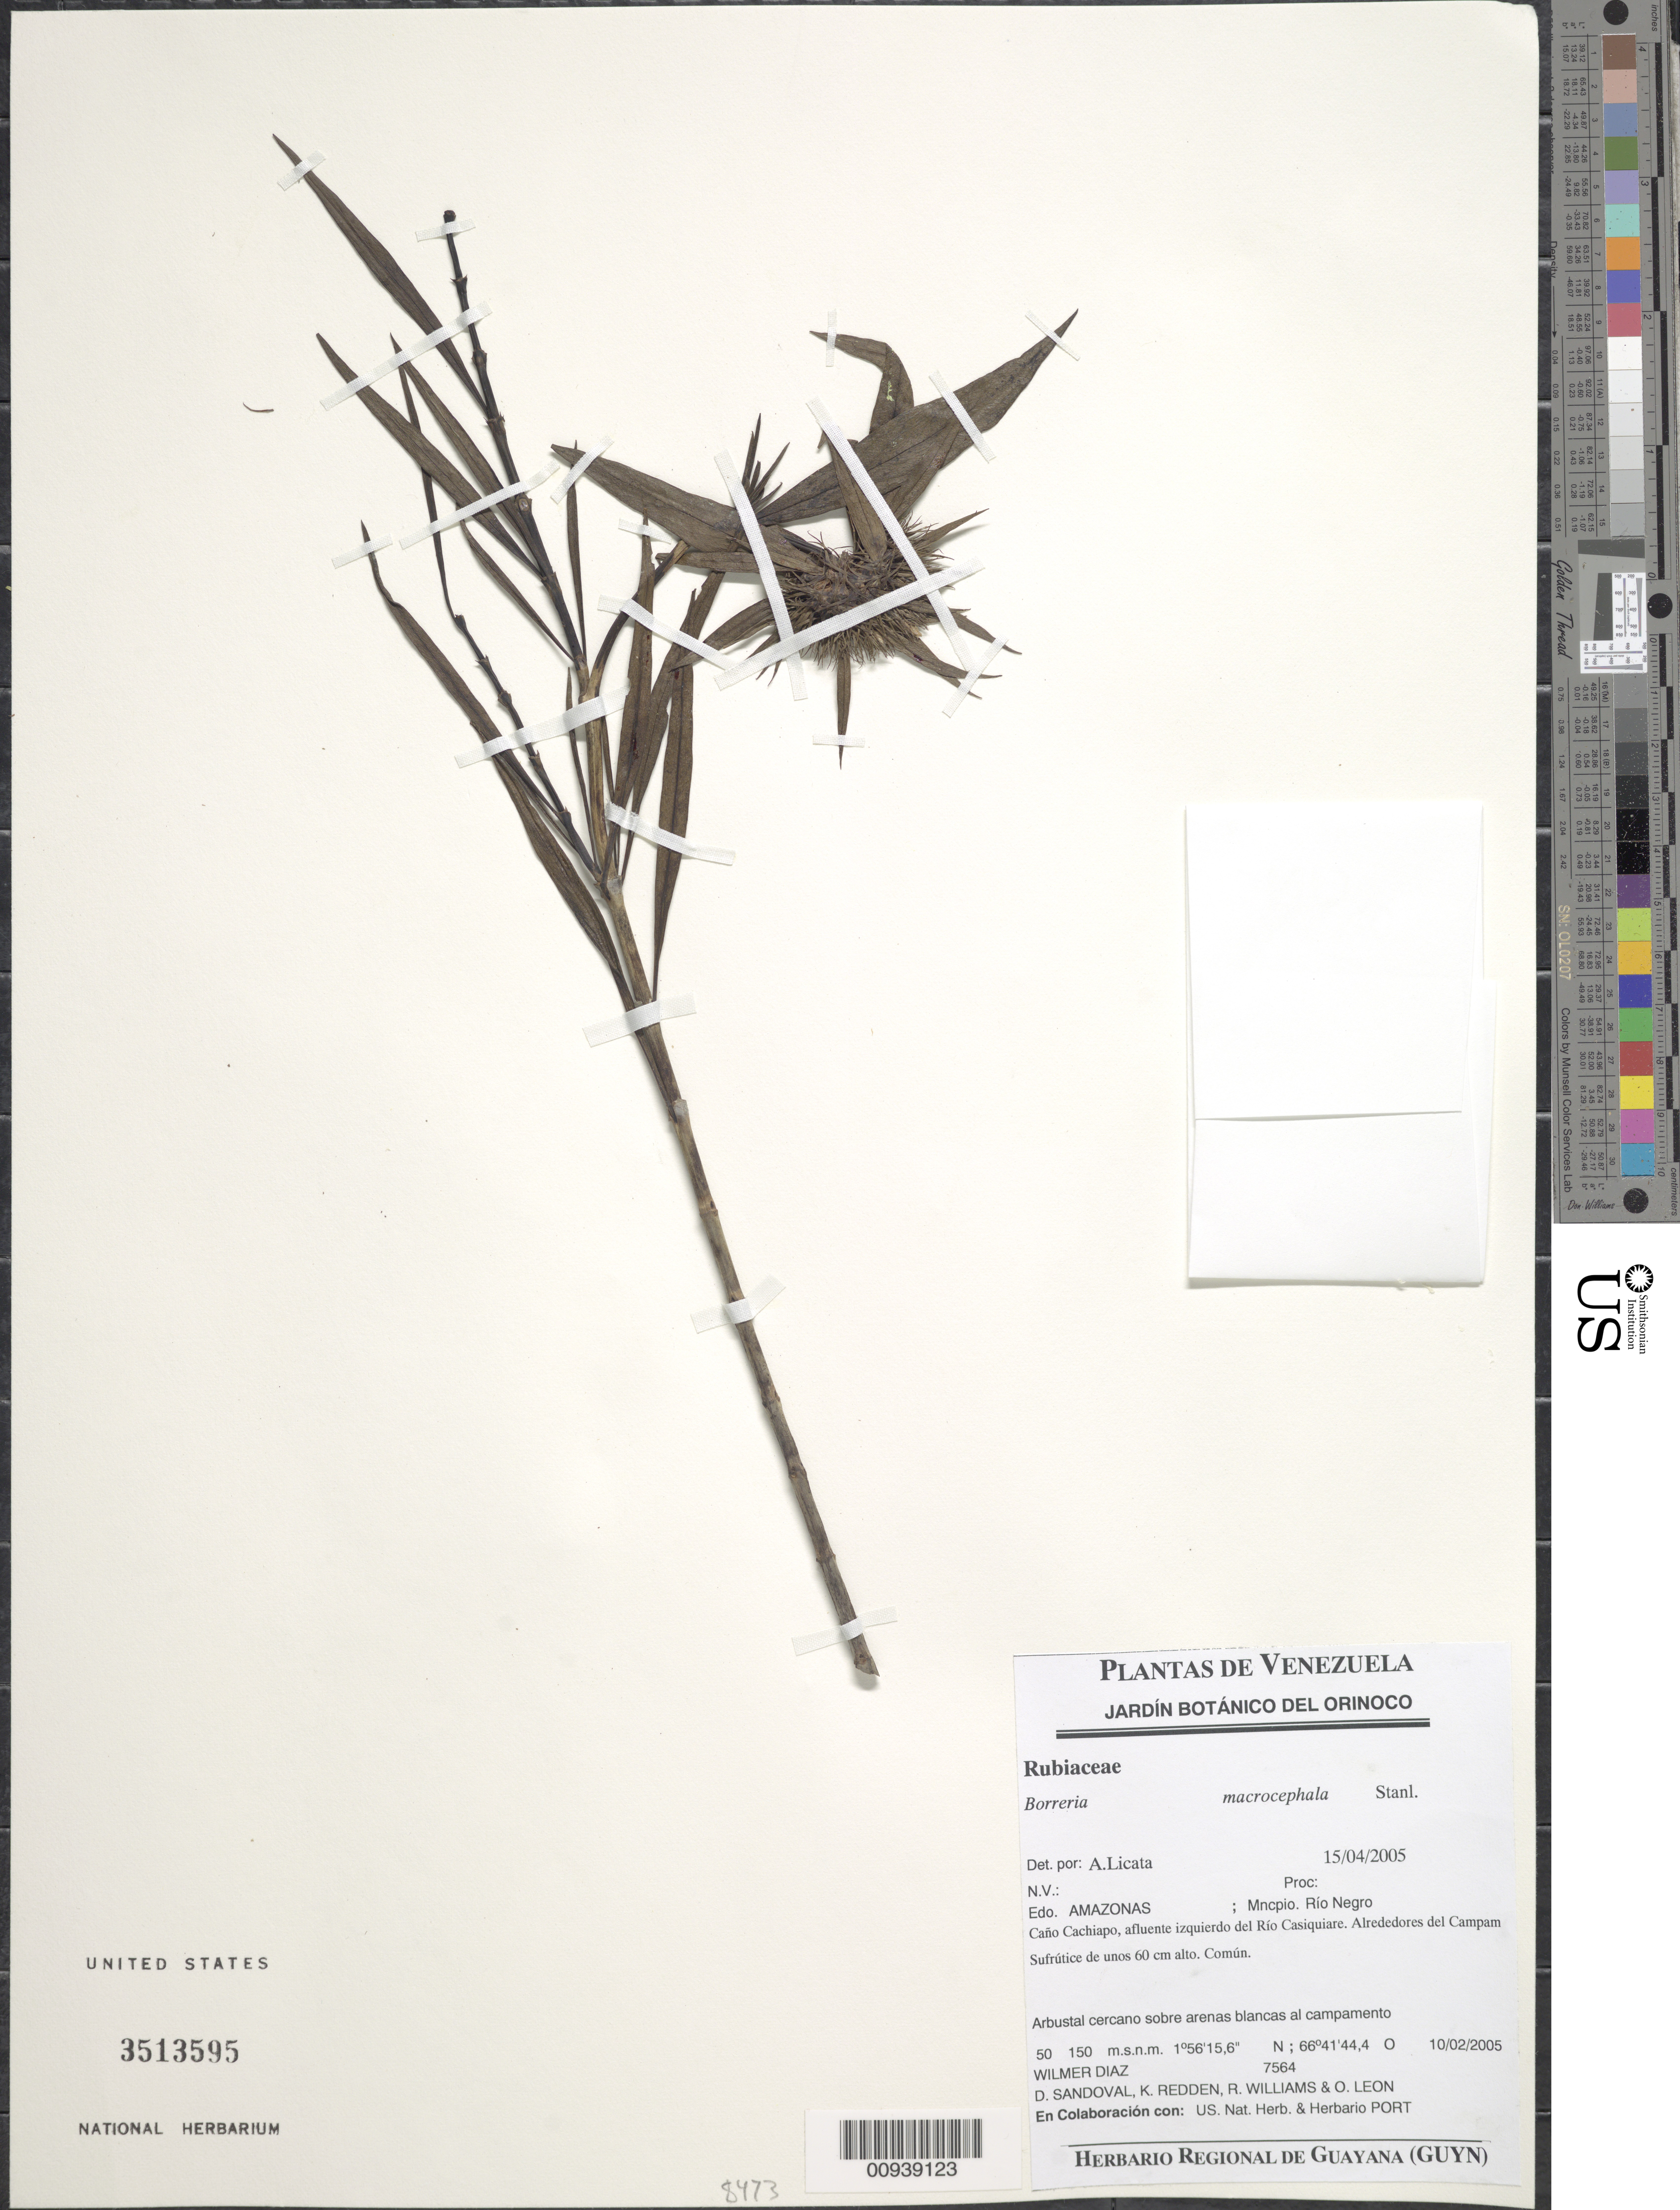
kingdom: Plantae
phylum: Tracheophyta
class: Magnoliopsida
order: Gentianales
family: Rubiaceae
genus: Borreria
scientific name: Borreria macrocephala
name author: Standl. & Steyerm.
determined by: Licata, A., (PORT), Univ. Nac. Exp. de los Llanos Ezequiel Zamora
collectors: W. Díaz P., D. Sandoval, K. M. Redden, R. Williams & O. León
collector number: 7564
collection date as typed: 10-Feb-05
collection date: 2005-02-10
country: Venezuela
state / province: Amazonas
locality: Mun. Río Negro, Caño Cachiapo, afluente izquierdo del Río Casiquaire, alrededores del Campamento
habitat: Arbustal cercano sobre arenas blancas al campamento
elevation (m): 50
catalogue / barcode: US 3513595